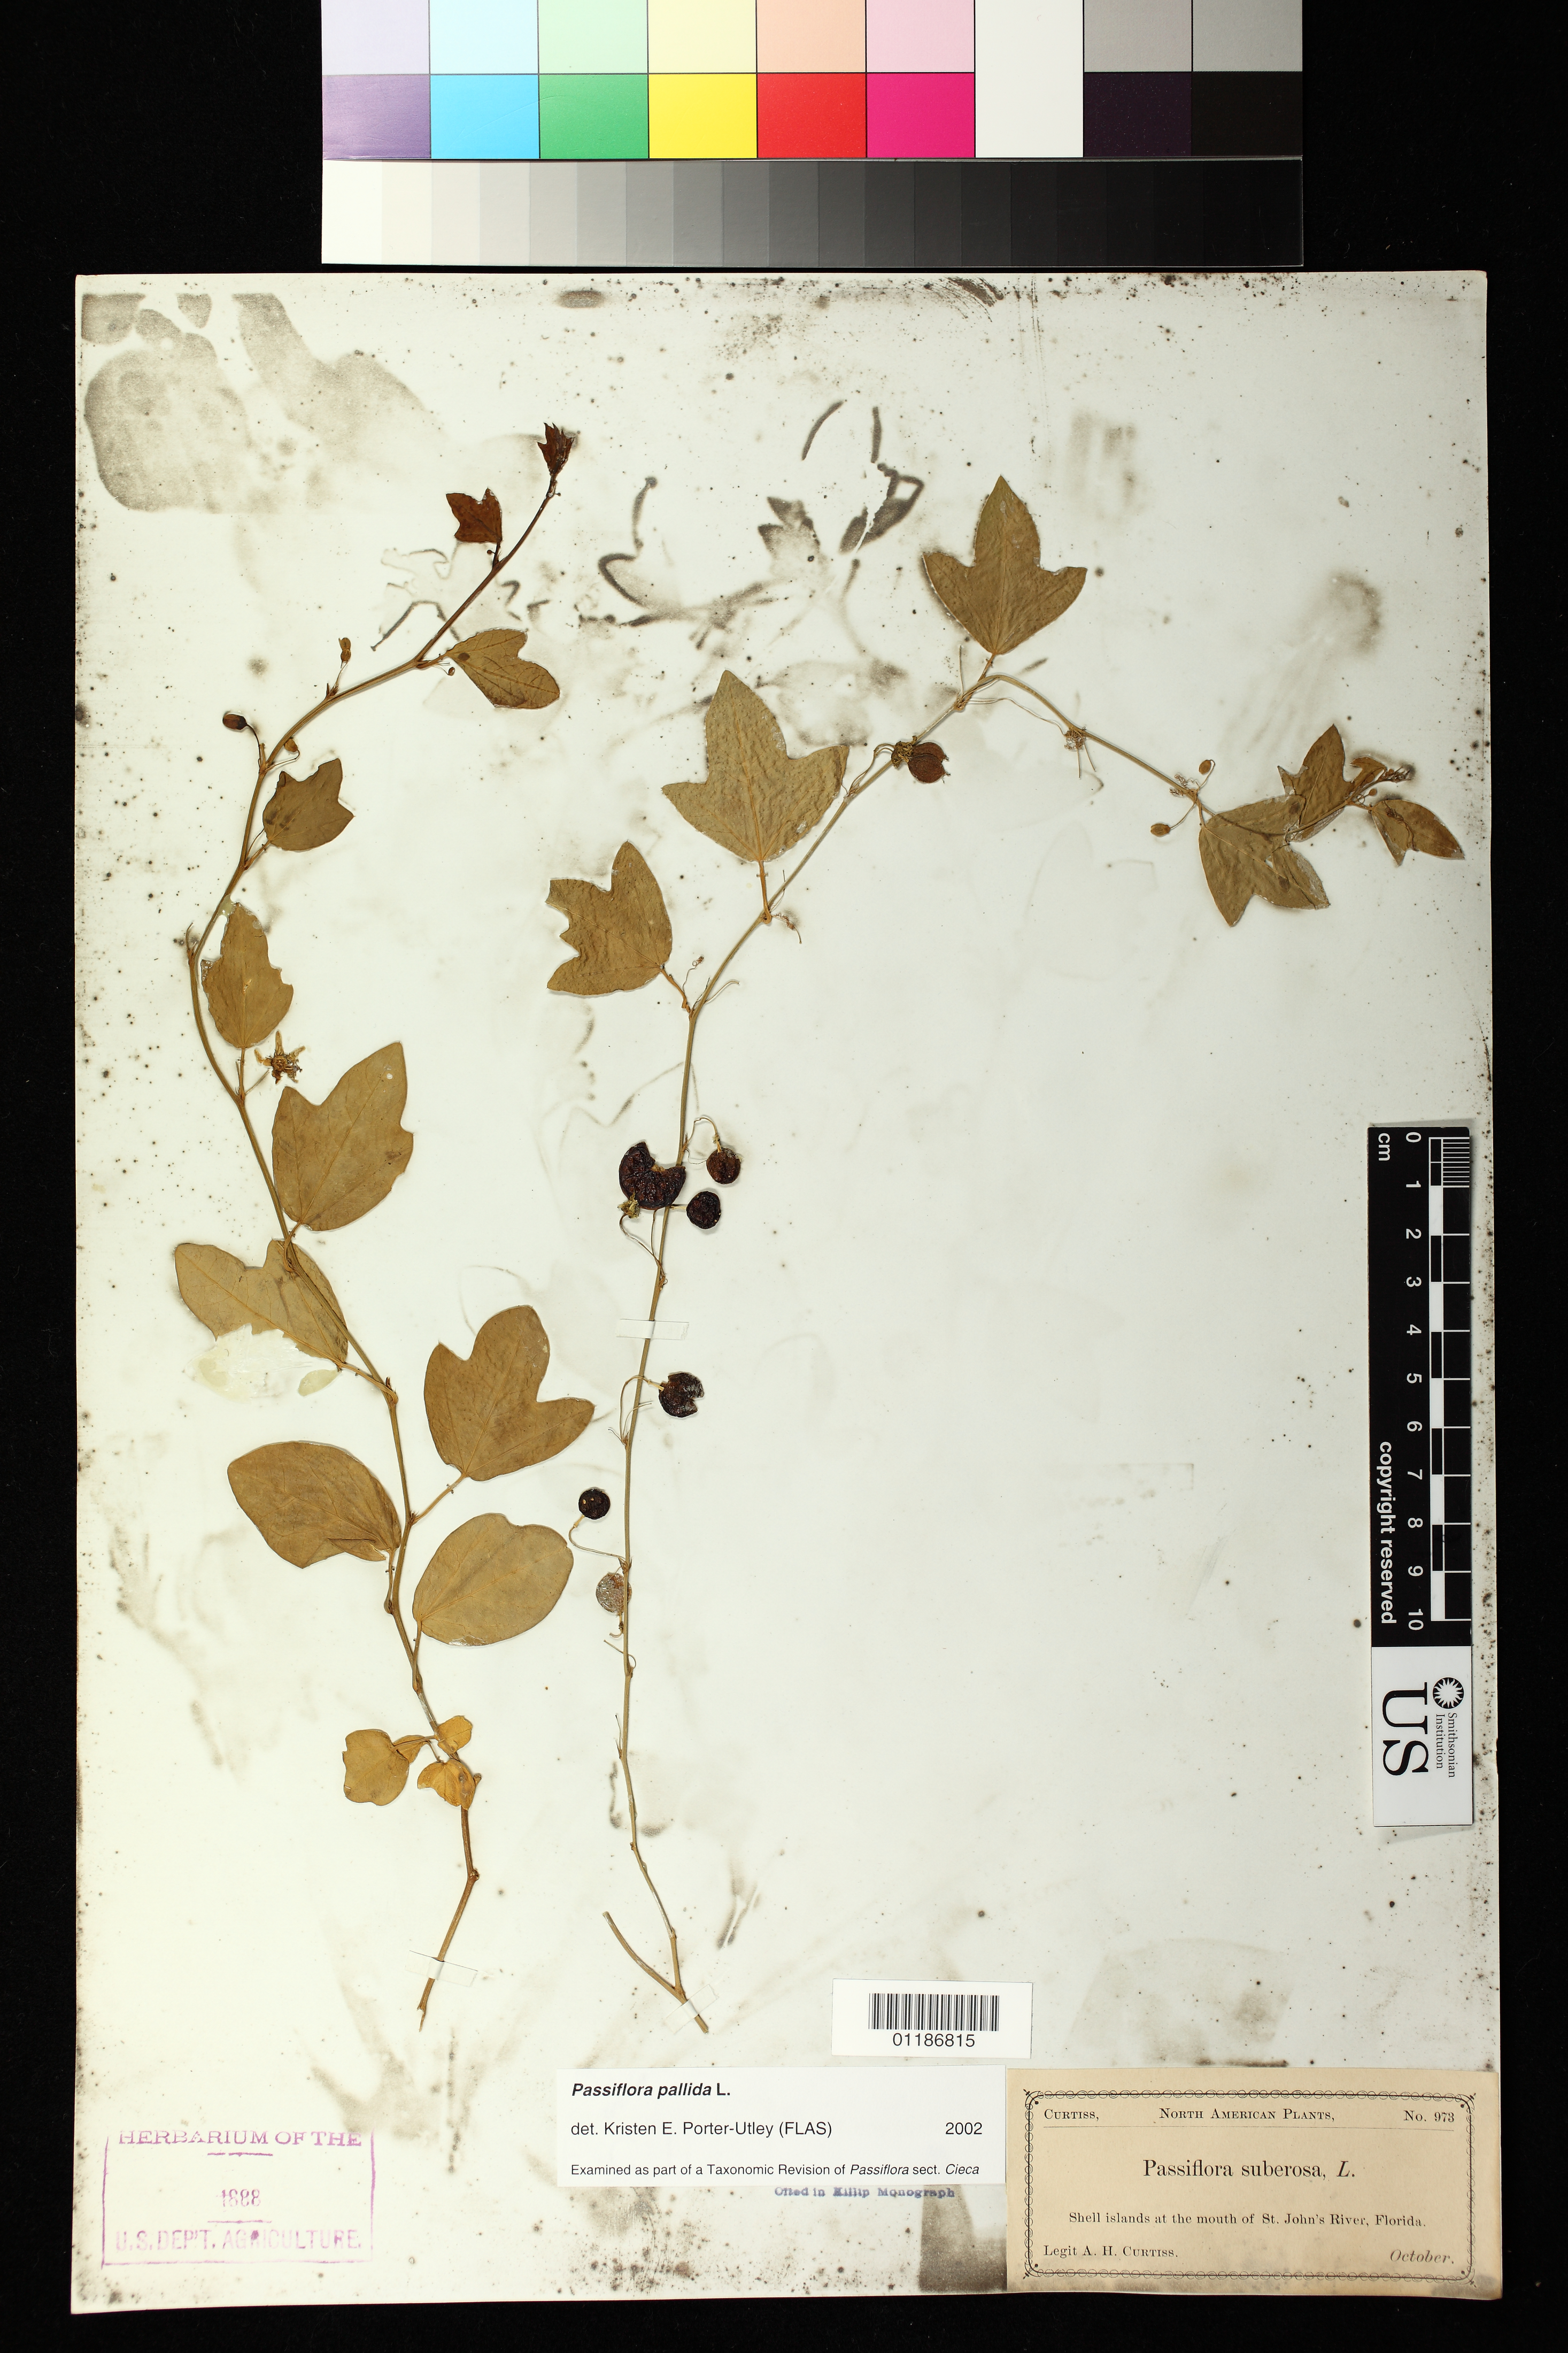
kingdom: Plantae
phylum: Tracheophyta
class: Magnoliopsida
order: Malpighiales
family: Passifloraceae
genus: Passiflora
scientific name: Passiflora pallida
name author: L.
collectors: A. H. Curtiss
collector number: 973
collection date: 1888-10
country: United States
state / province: Florida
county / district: Duval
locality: Shell islands at the mouth of St. John's River, Florida.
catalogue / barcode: US 101464